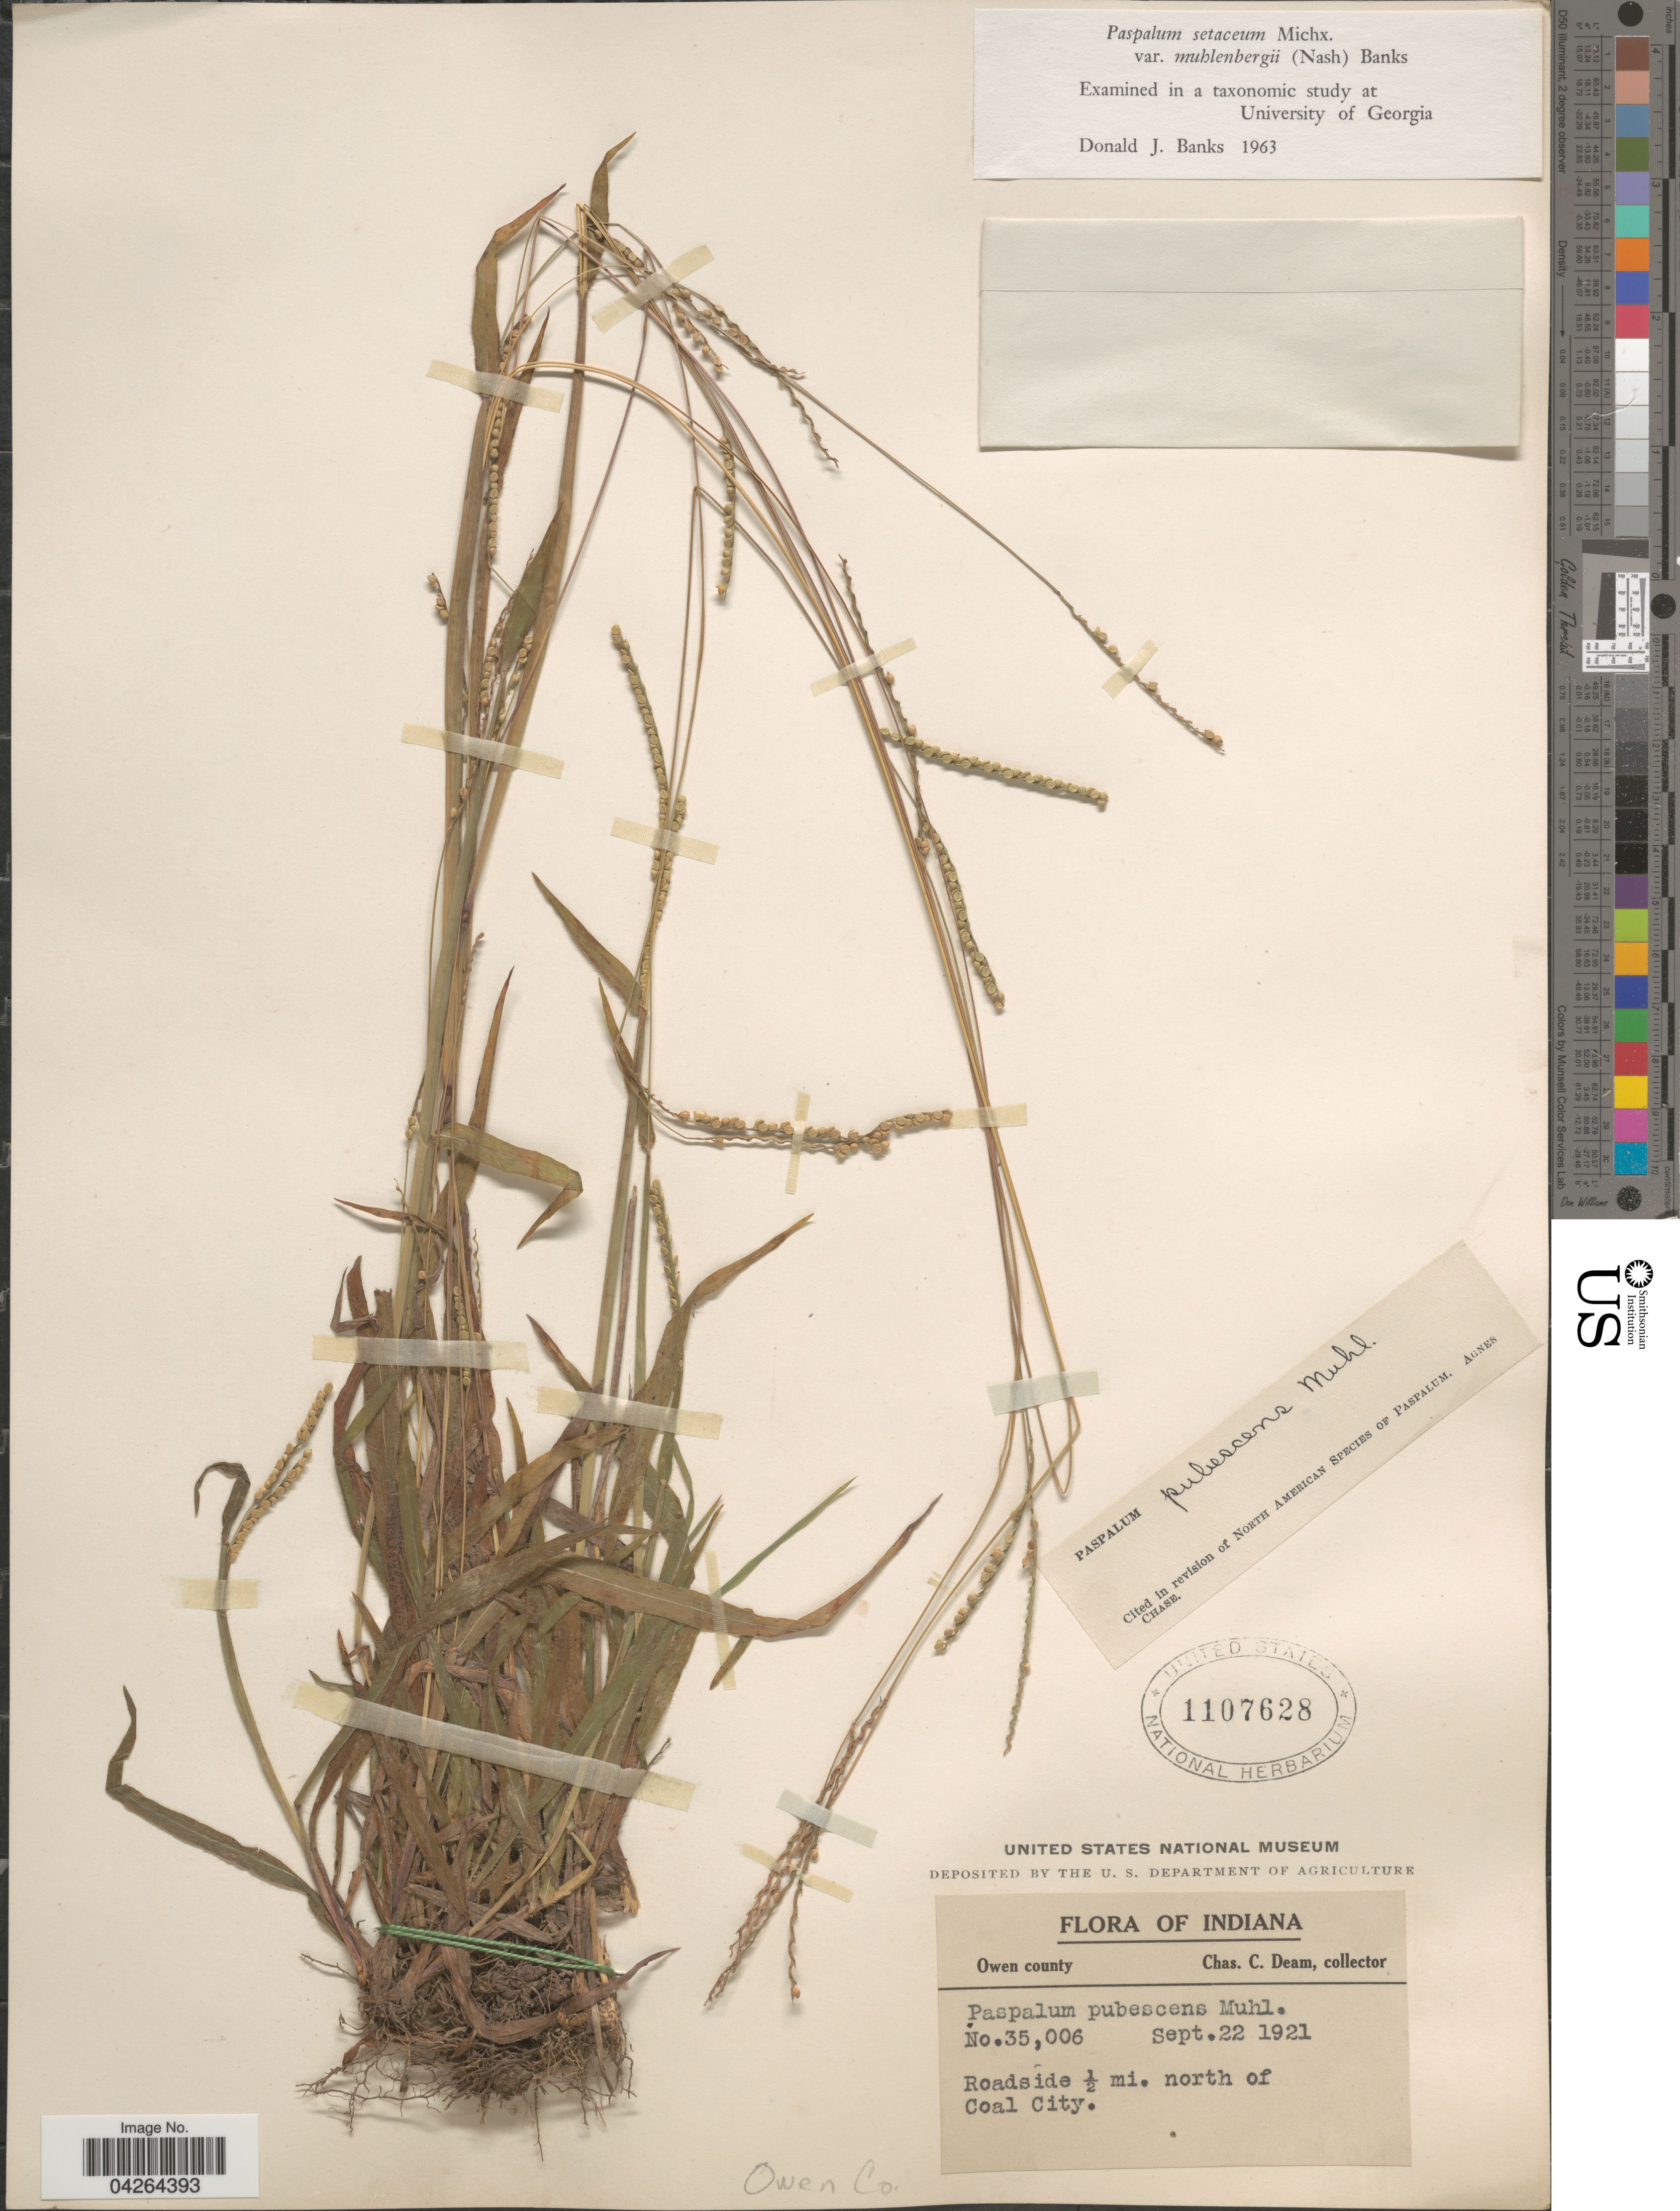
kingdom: Plantae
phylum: Tracheophyta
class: Liliopsida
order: Poales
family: Poaceae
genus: Paspalum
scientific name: Paspalum setaceum var. muhlenbergii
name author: (Nash) D.J. Banks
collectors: C. C. Deam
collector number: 35006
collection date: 1921-09-22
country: United States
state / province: Indiana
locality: Owen county. Roadside ½ mi. north of Coal City.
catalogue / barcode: US 1107628